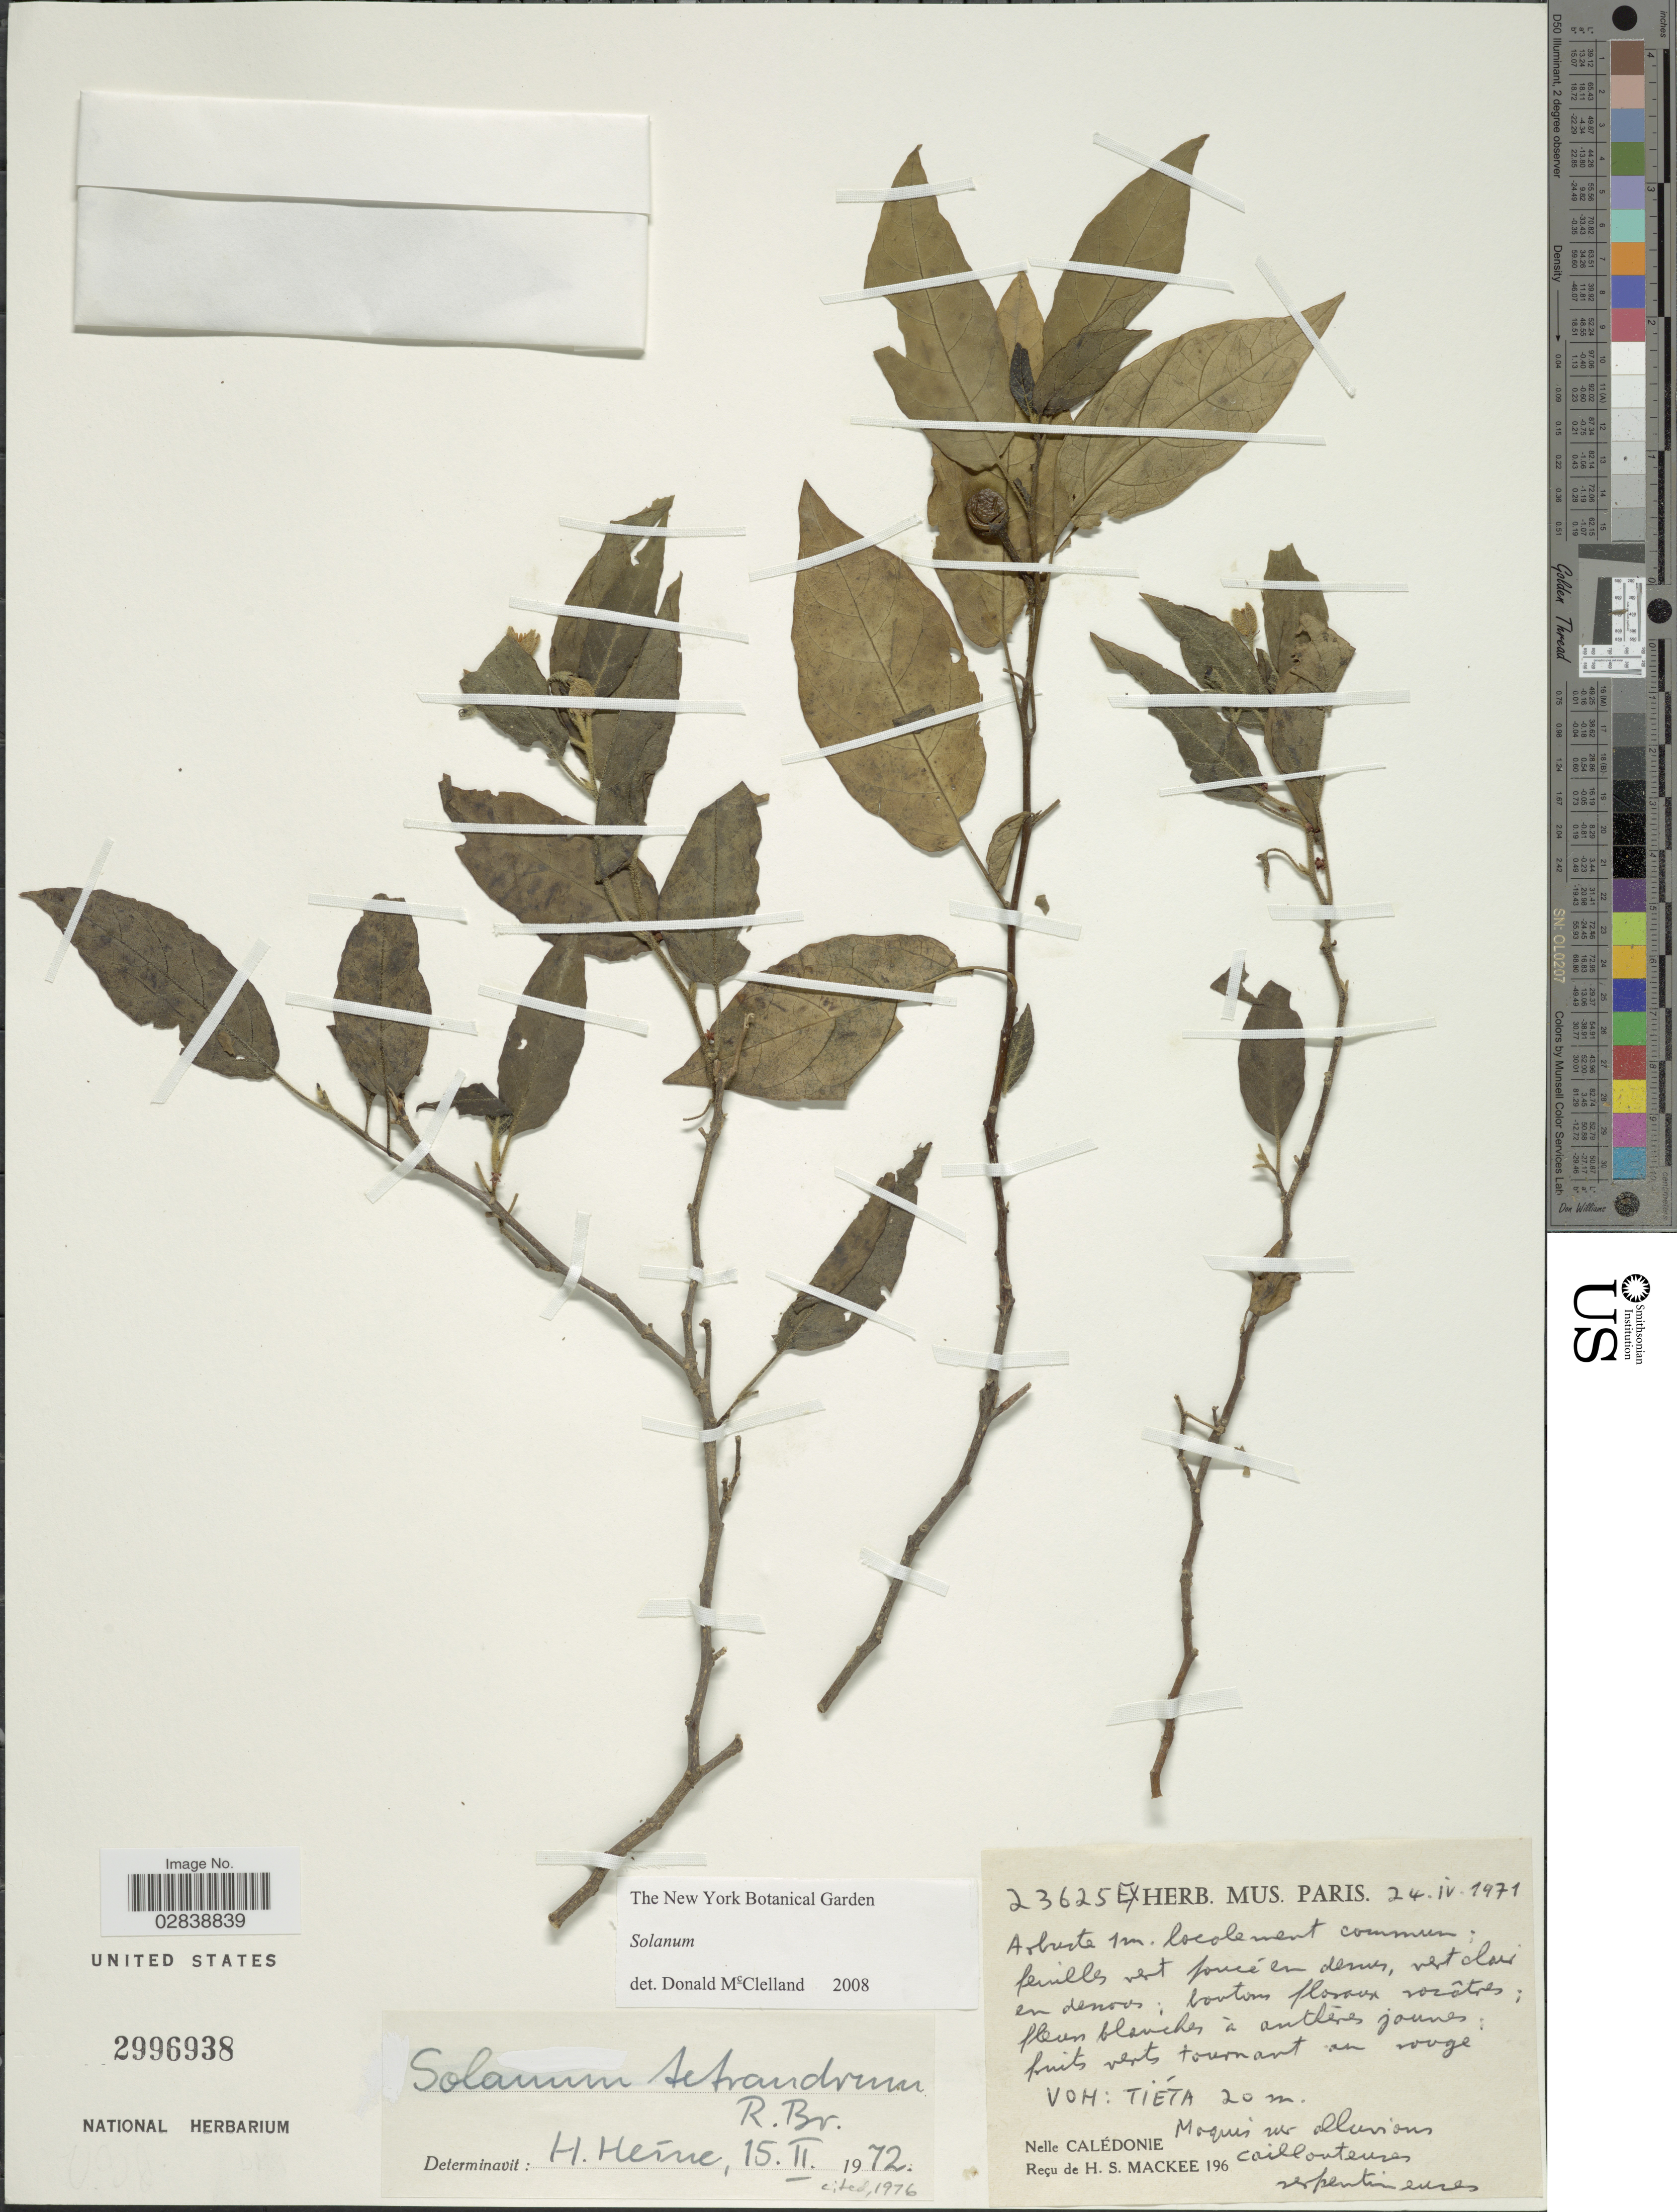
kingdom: Plantae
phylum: Tracheophyta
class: Magnoliopsida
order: Solanales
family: Solanaceae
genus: Solanum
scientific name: Solanum tetrandrum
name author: R. Br.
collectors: H. S. MacKee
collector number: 196/23625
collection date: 1971-04-24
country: New Caledonia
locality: Voh: Tiéta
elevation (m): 20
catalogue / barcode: US 2996938